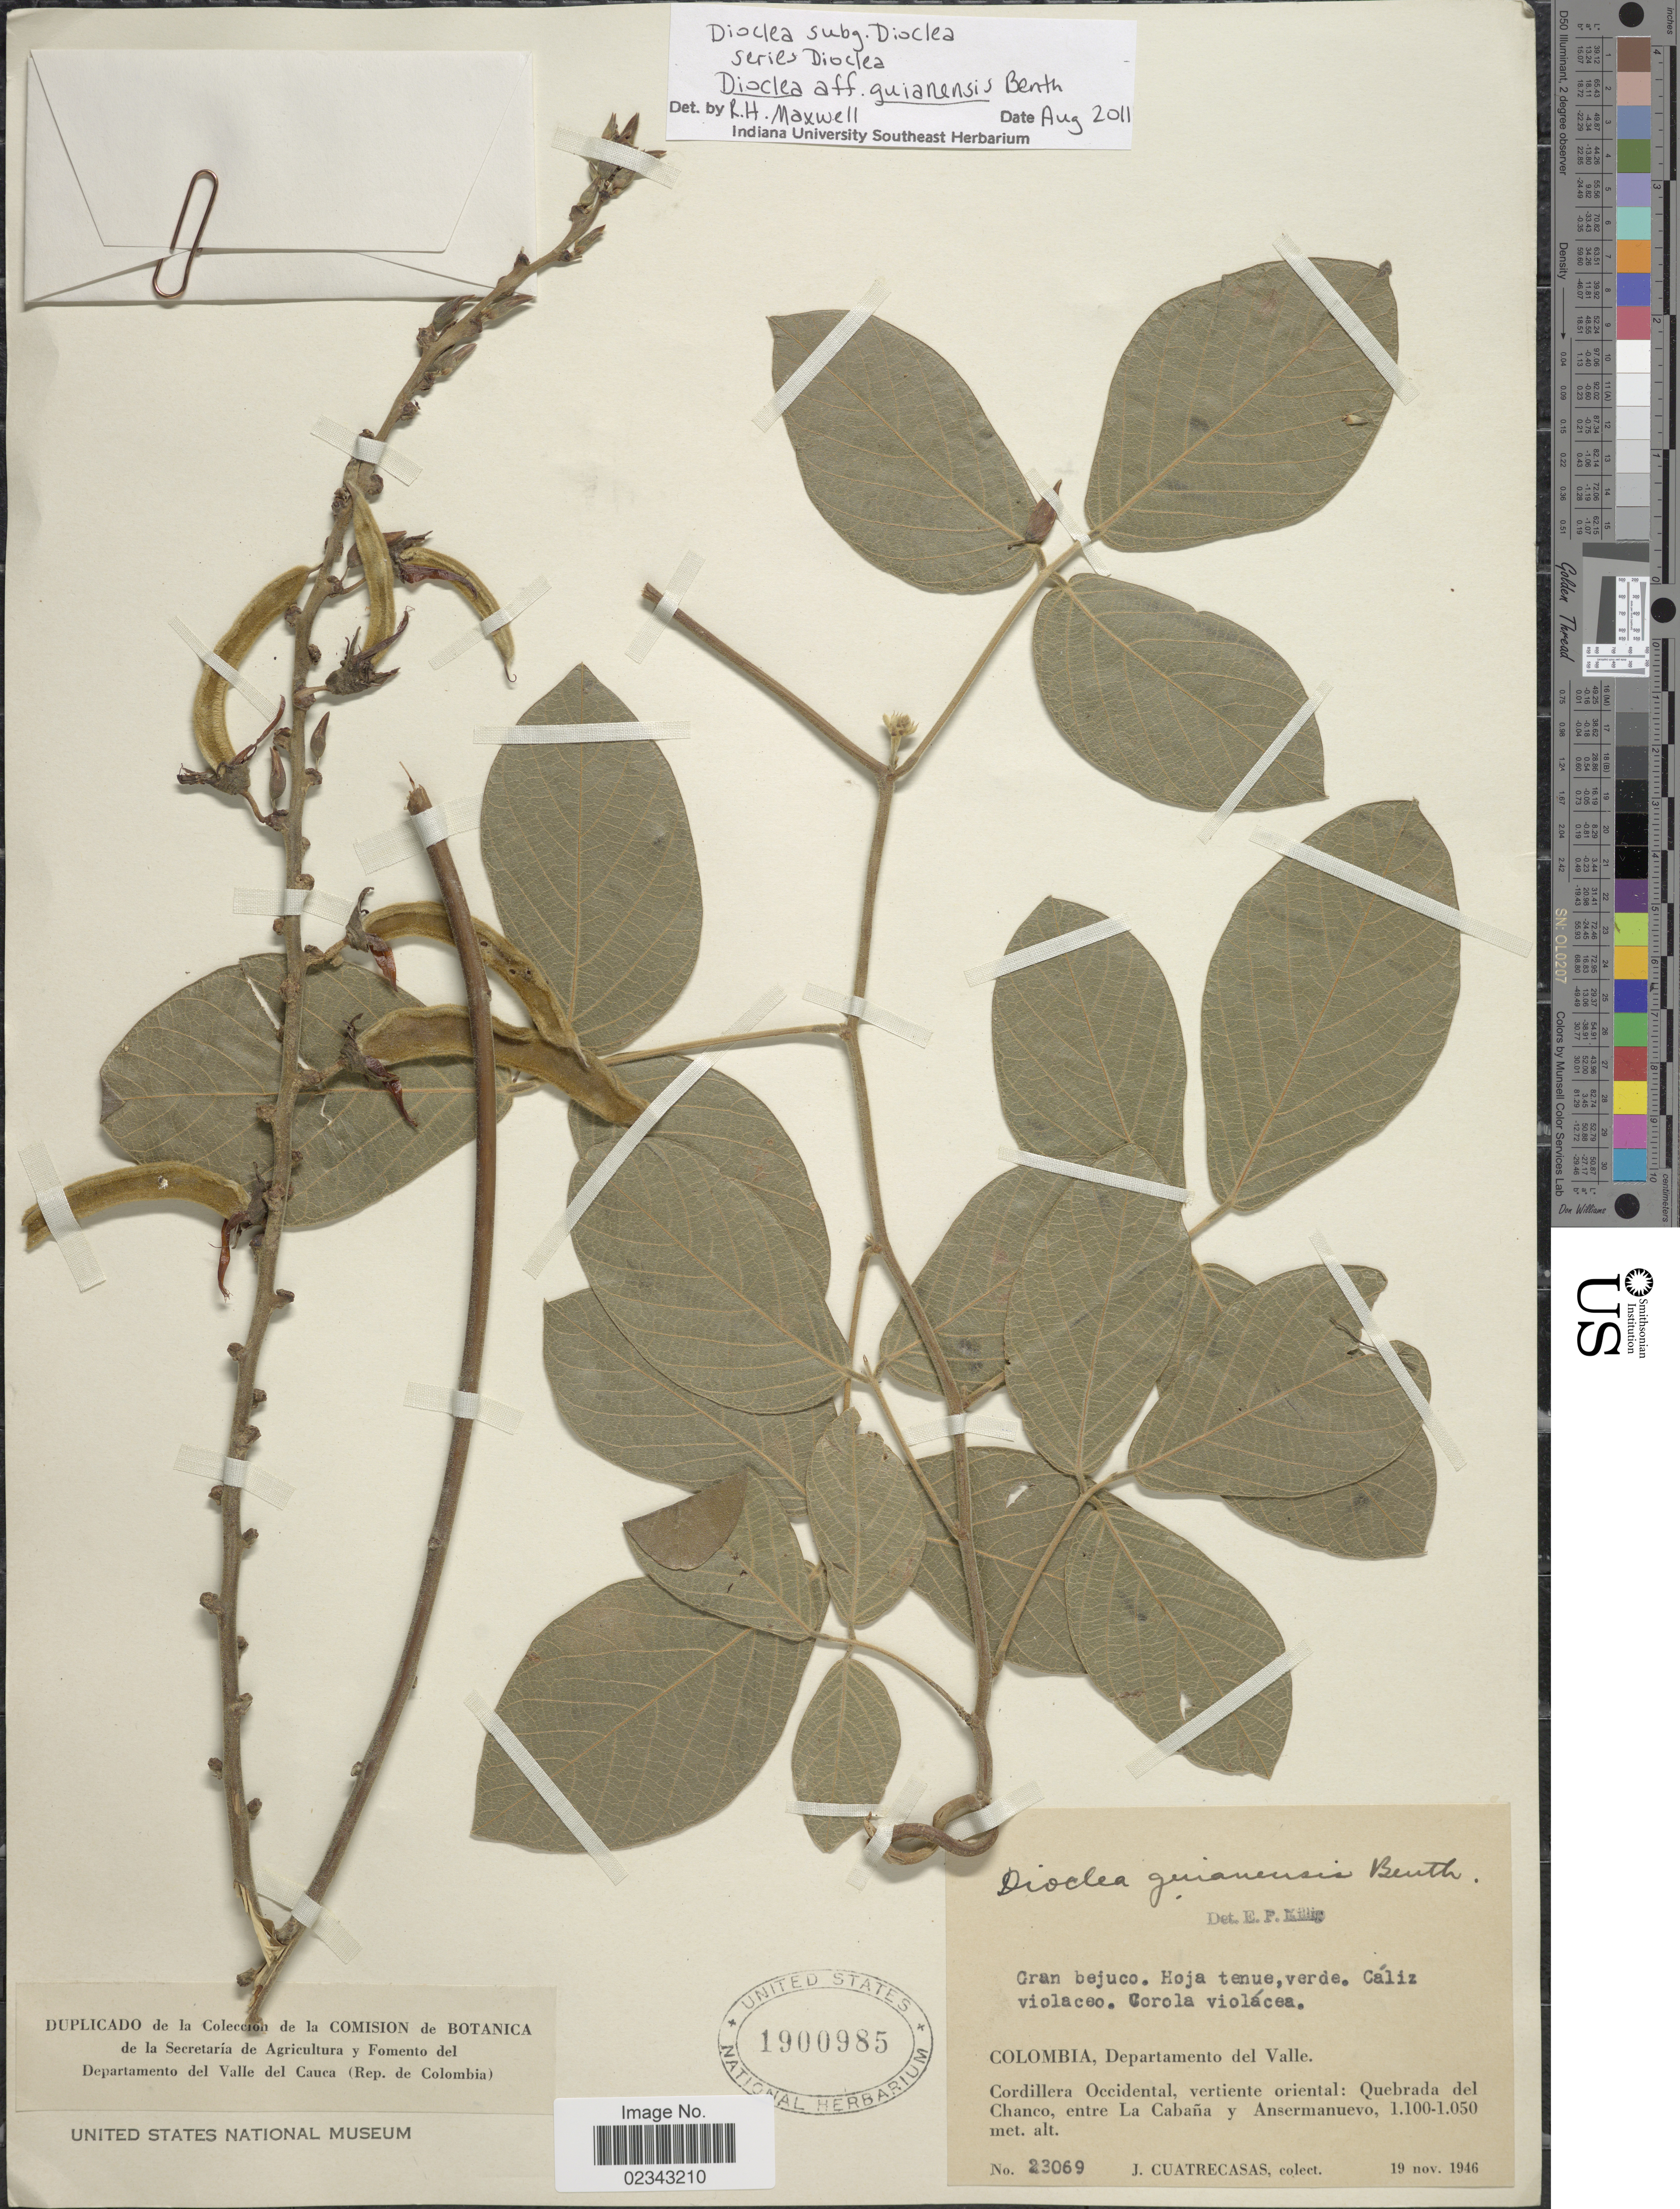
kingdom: Plantae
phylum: Tracheophyta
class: Magnoliopsida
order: Fabales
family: Fabaceae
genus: Dioclea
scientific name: Dioclea guianensis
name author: Benth.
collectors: J. Cuatrecasas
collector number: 23069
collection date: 1946-11-19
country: Colombia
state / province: Valle del Cauca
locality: Departamento del Valle, Cordillera Occidental, vertiente oriental: Quebrada del Chanco, entre La Cabaña y Ansermanuevo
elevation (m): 1050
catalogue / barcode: US 1900985